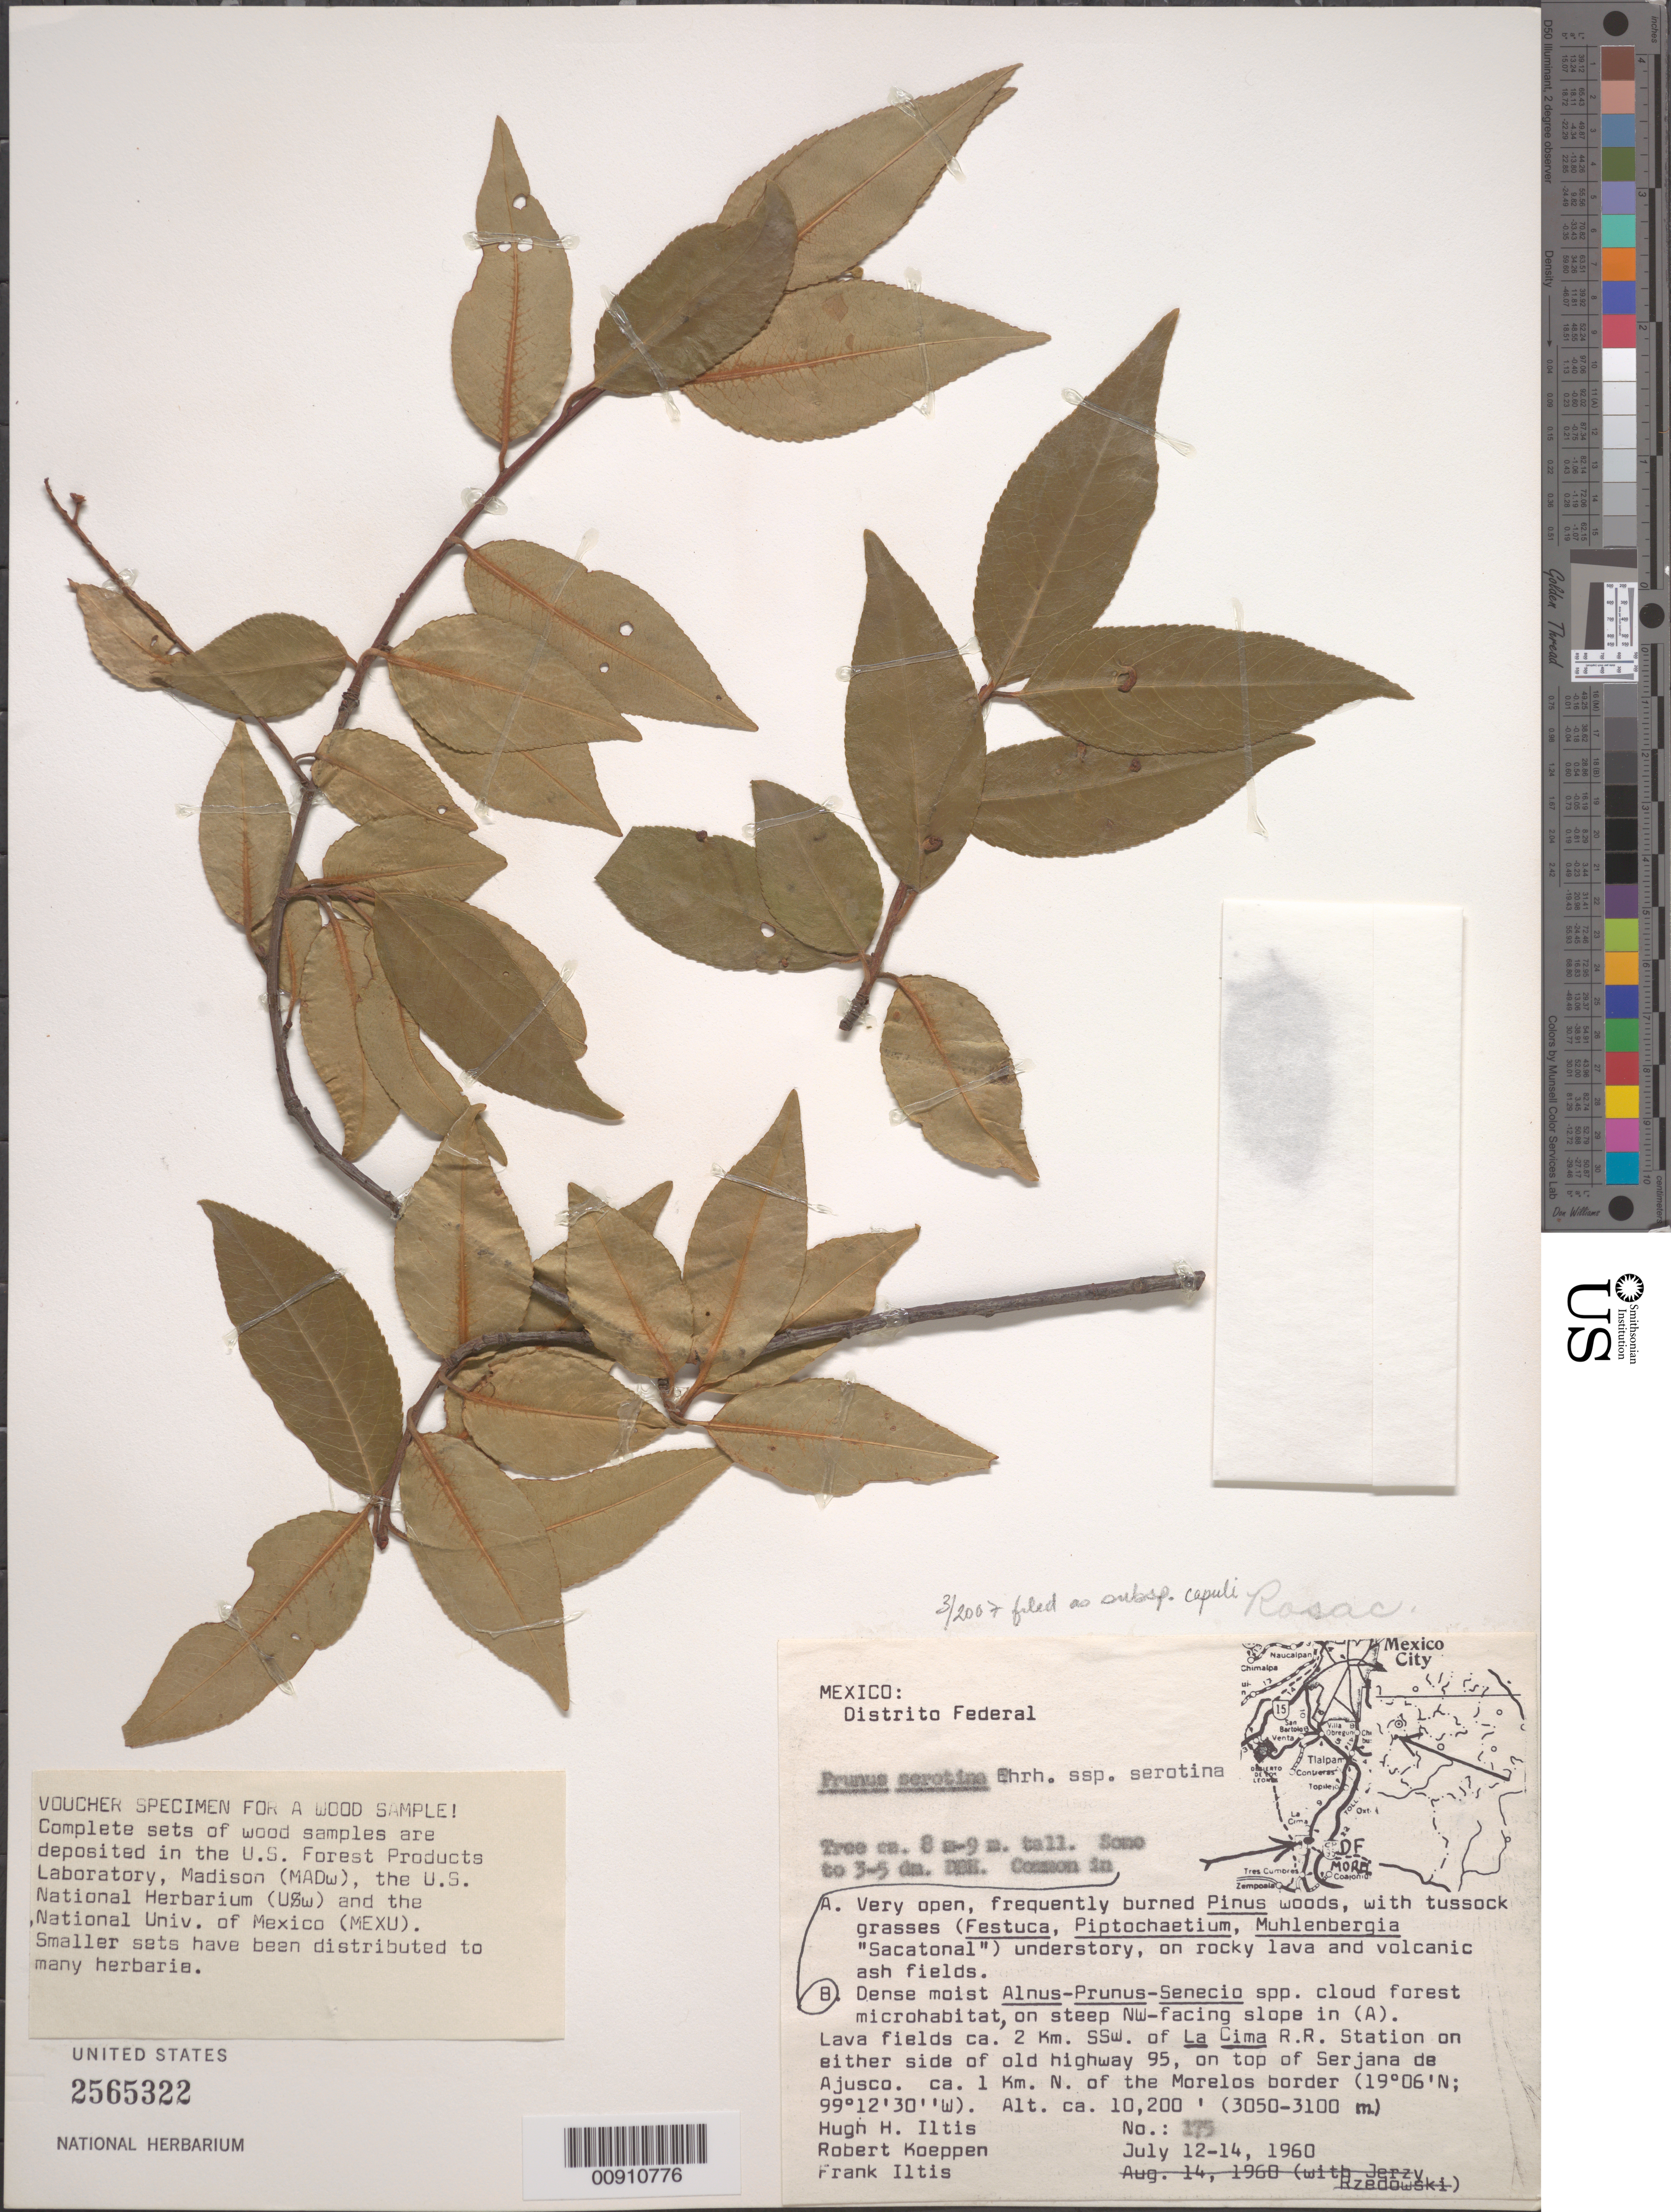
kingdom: Plantae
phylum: Tracheophyta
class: Magnoliopsida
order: Rosales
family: Rosaceae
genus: Prunus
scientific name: Prunus serotina var. salicifolia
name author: (Kunth) Koehne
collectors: H. H. Iltis, R. C. Koeppen & F. Iltis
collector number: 175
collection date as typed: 12 Jul 1960 to 14 Jul 1960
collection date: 1960-07-12/1960-07-14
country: Mexico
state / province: Distrito Federal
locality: Lava fields ca. 2 km. SSW of La Cima R.R. Station on either side of old highway 95, on top of Serjana de Ajusco. Ca. 1 km. N of the Morelos border.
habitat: Dense moist Alnus-Prunus-Senecio spp. Cloud forest microhabitat, on steep NW-facing slope in very open, frequently burned Pinus woods.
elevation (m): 3109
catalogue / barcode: US 2565322